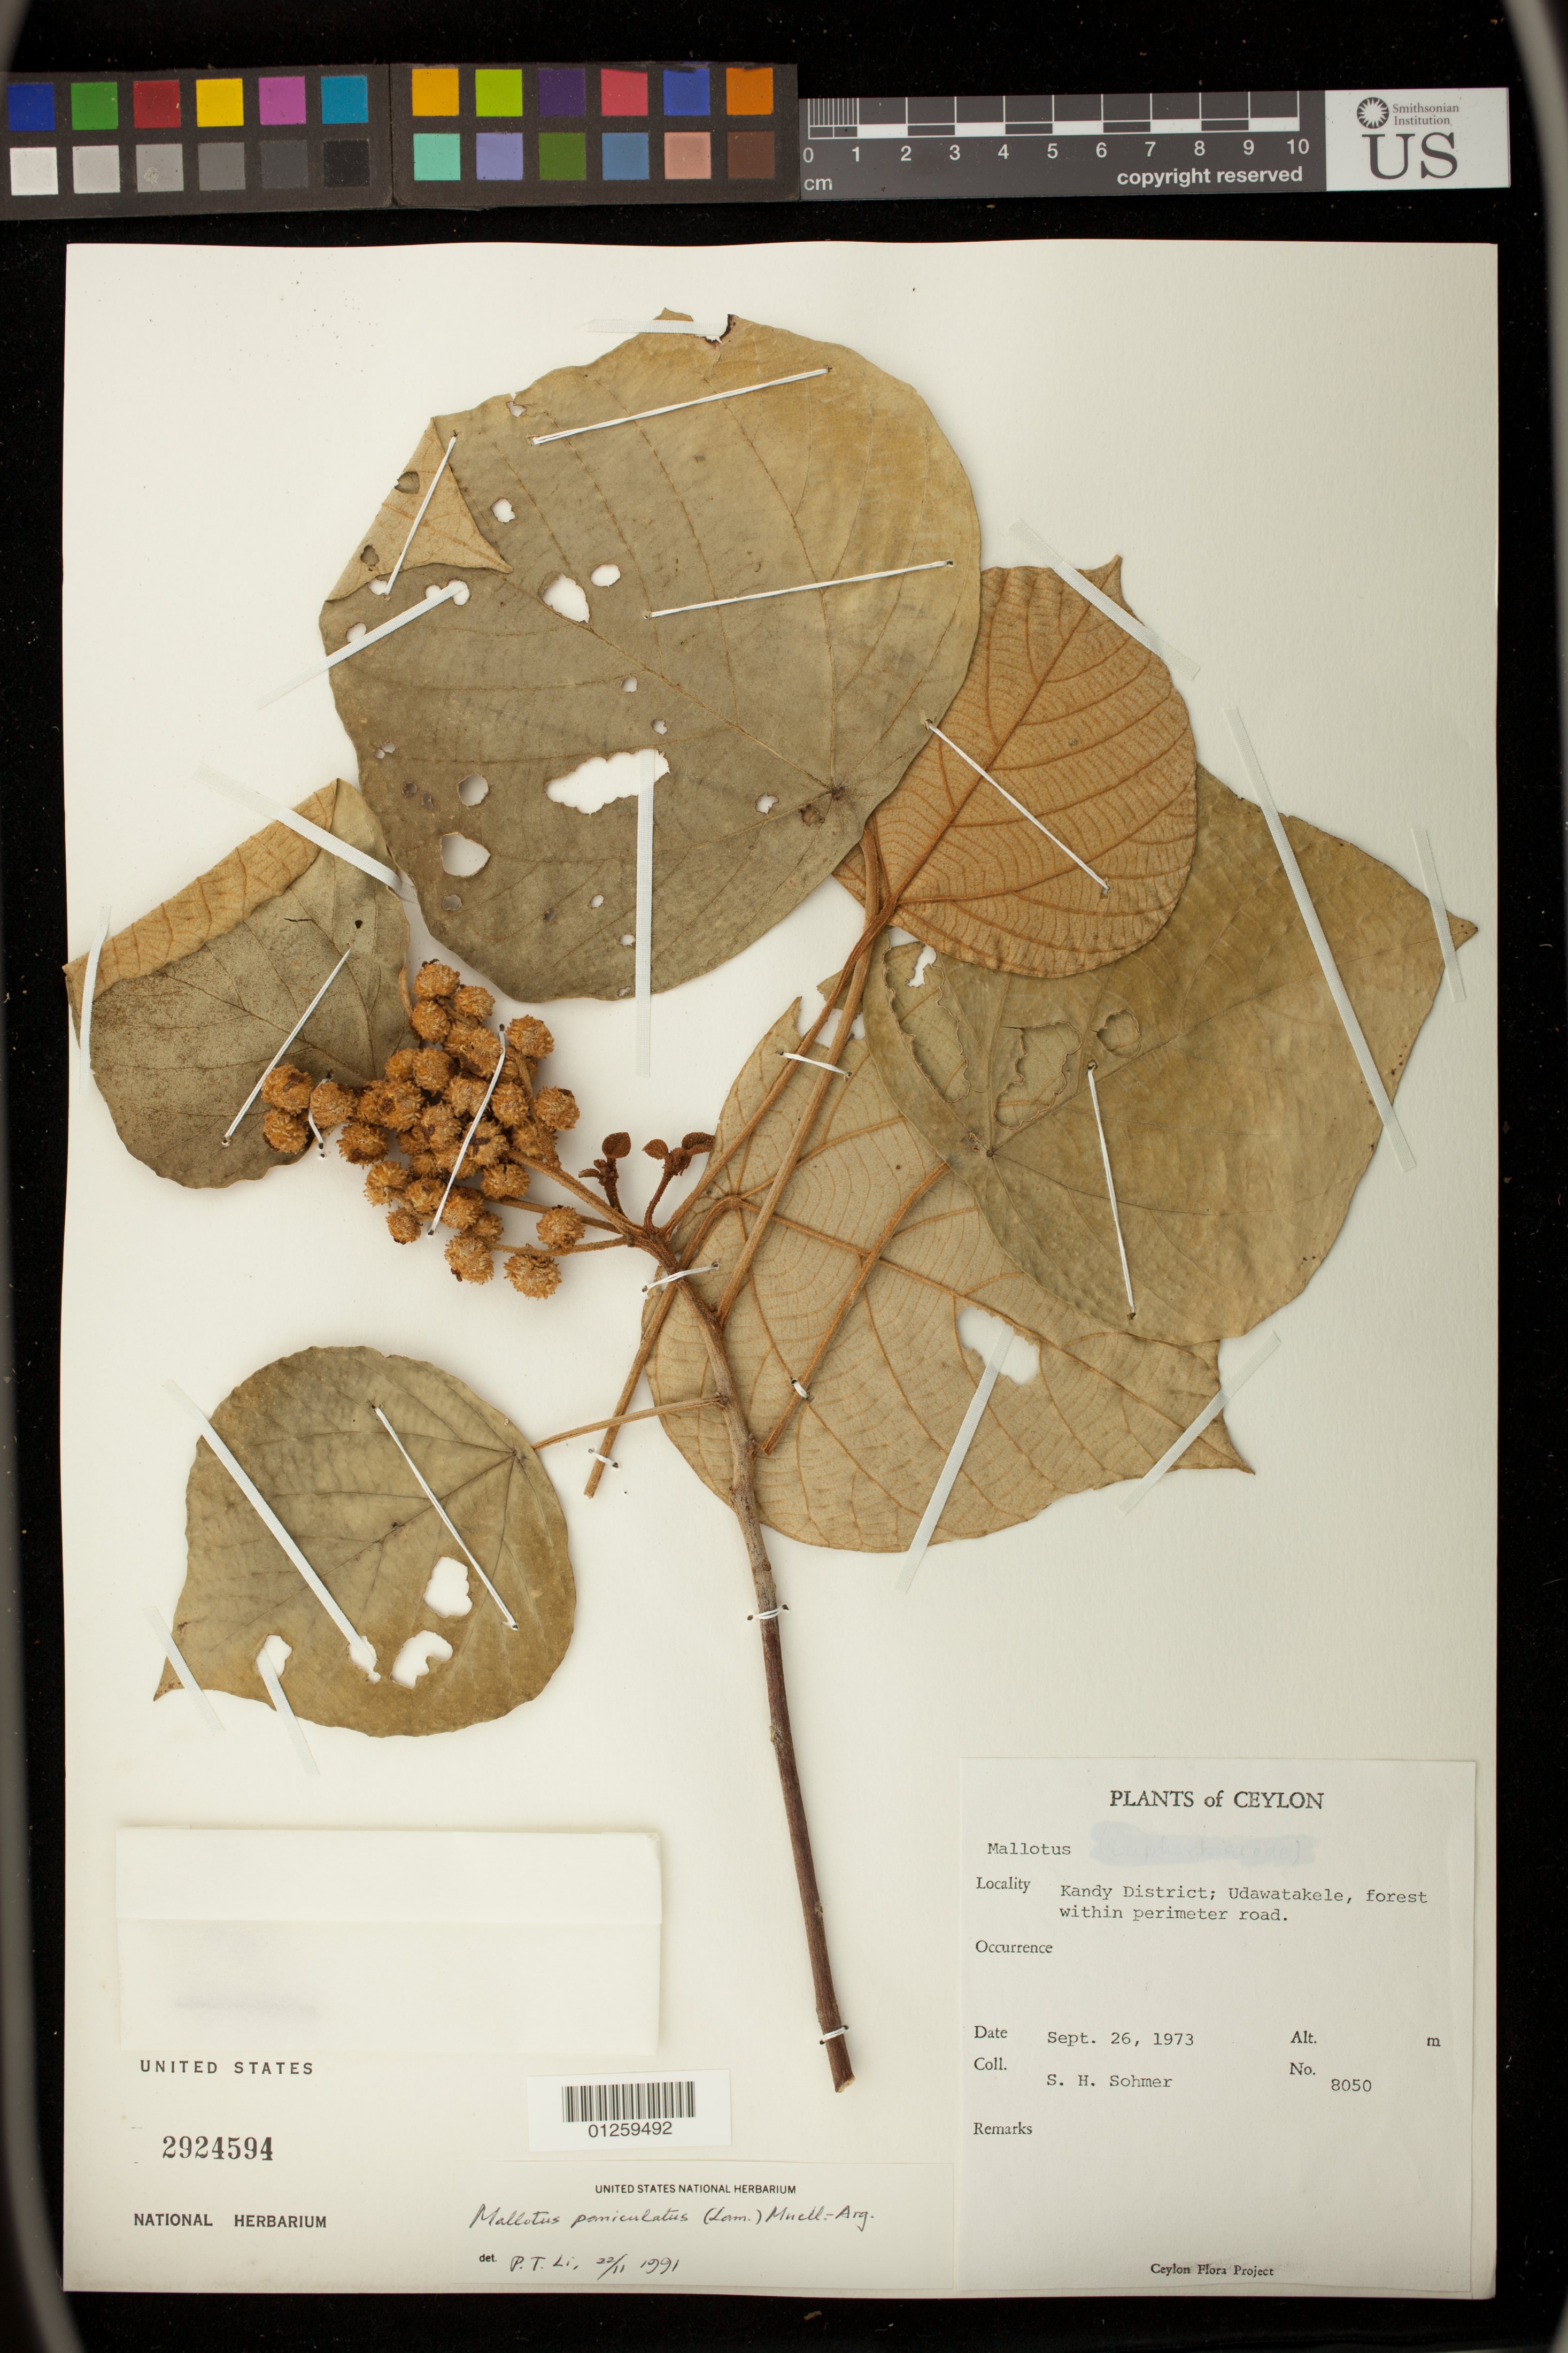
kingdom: Plantae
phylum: Tracheophyta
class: Magnoliopsida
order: Malpighiales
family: Euphorbiaceae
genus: Mallotus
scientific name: Mallotus tetracoccus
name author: (Roxb.) Kurz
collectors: S. H. Sohmer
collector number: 8050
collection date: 1973-09-26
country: Sri Lanka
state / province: Central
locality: Kandy District; Udawatakele, forest within perimeter road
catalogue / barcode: US 2924594